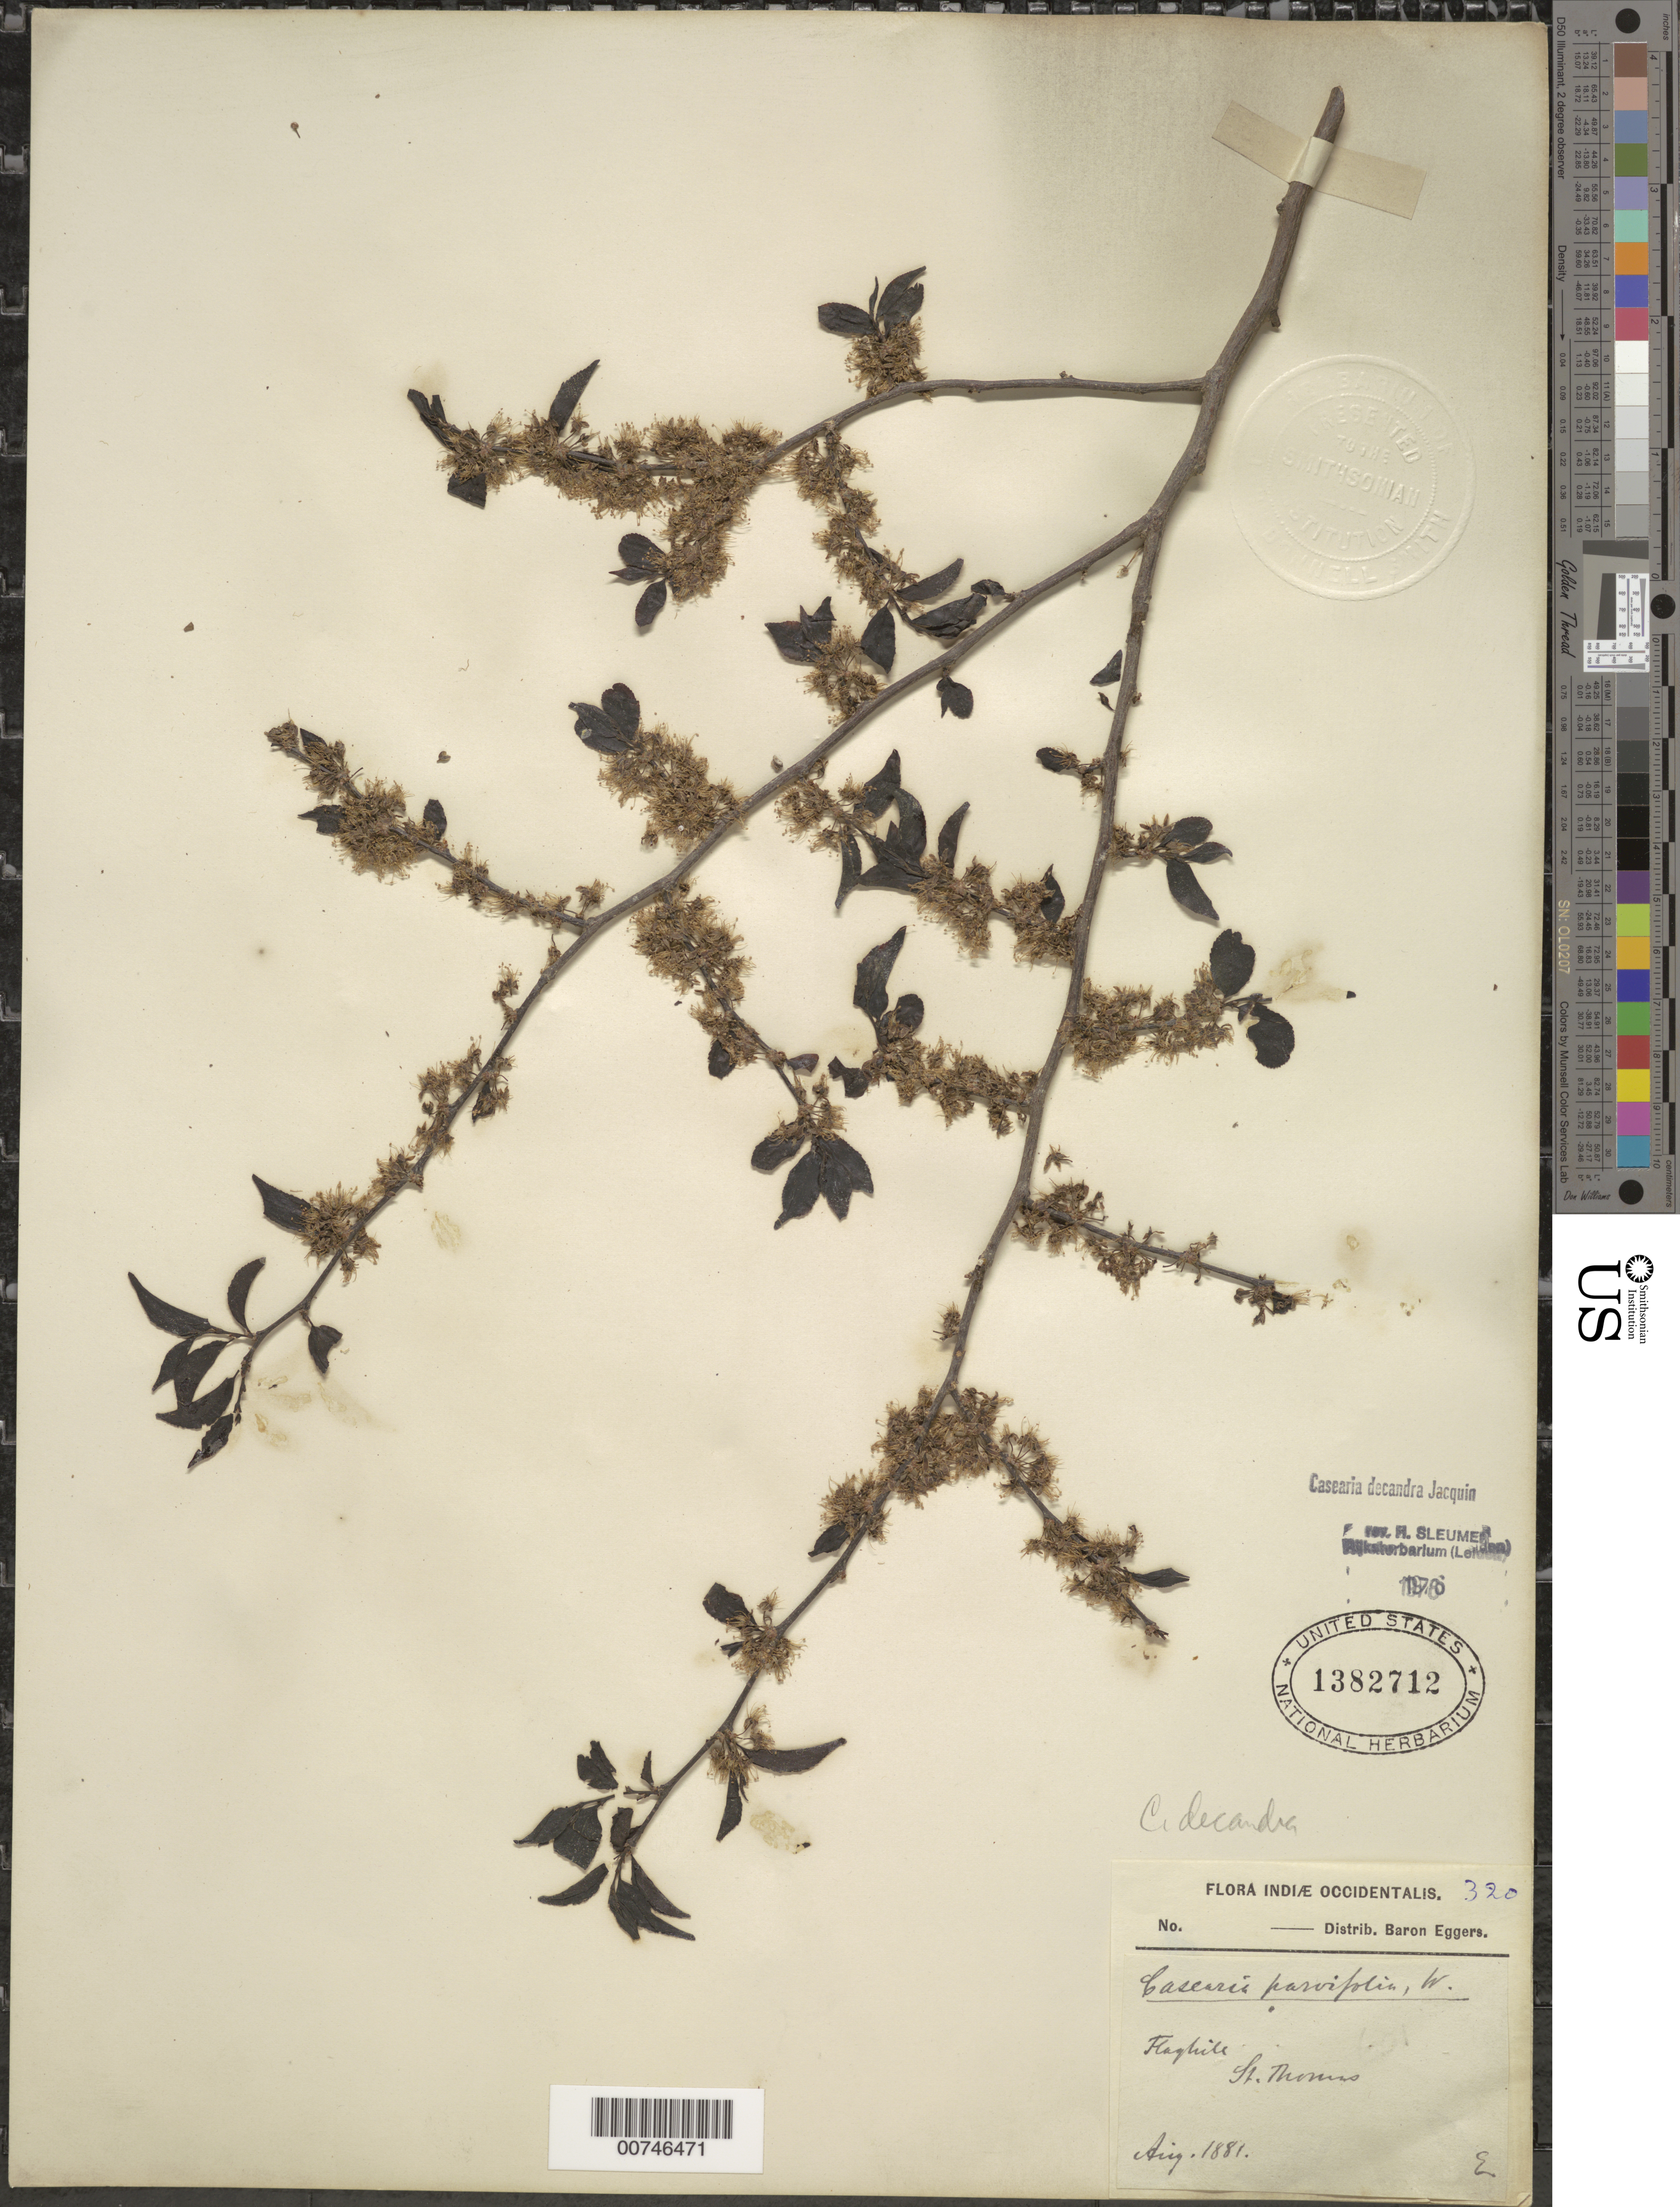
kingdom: Plantae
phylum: Tracheophyta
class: Magnoliopsida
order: Malpighiales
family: Salicaceae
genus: Casearia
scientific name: Casearia decandra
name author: Jacq.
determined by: Sleumer, H. O.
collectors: H. F. A. von Eggers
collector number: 320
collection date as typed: Aug 1881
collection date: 1881-08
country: U.S. Virgin Islands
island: St. Thomas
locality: Flaghill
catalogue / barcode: US 1382712